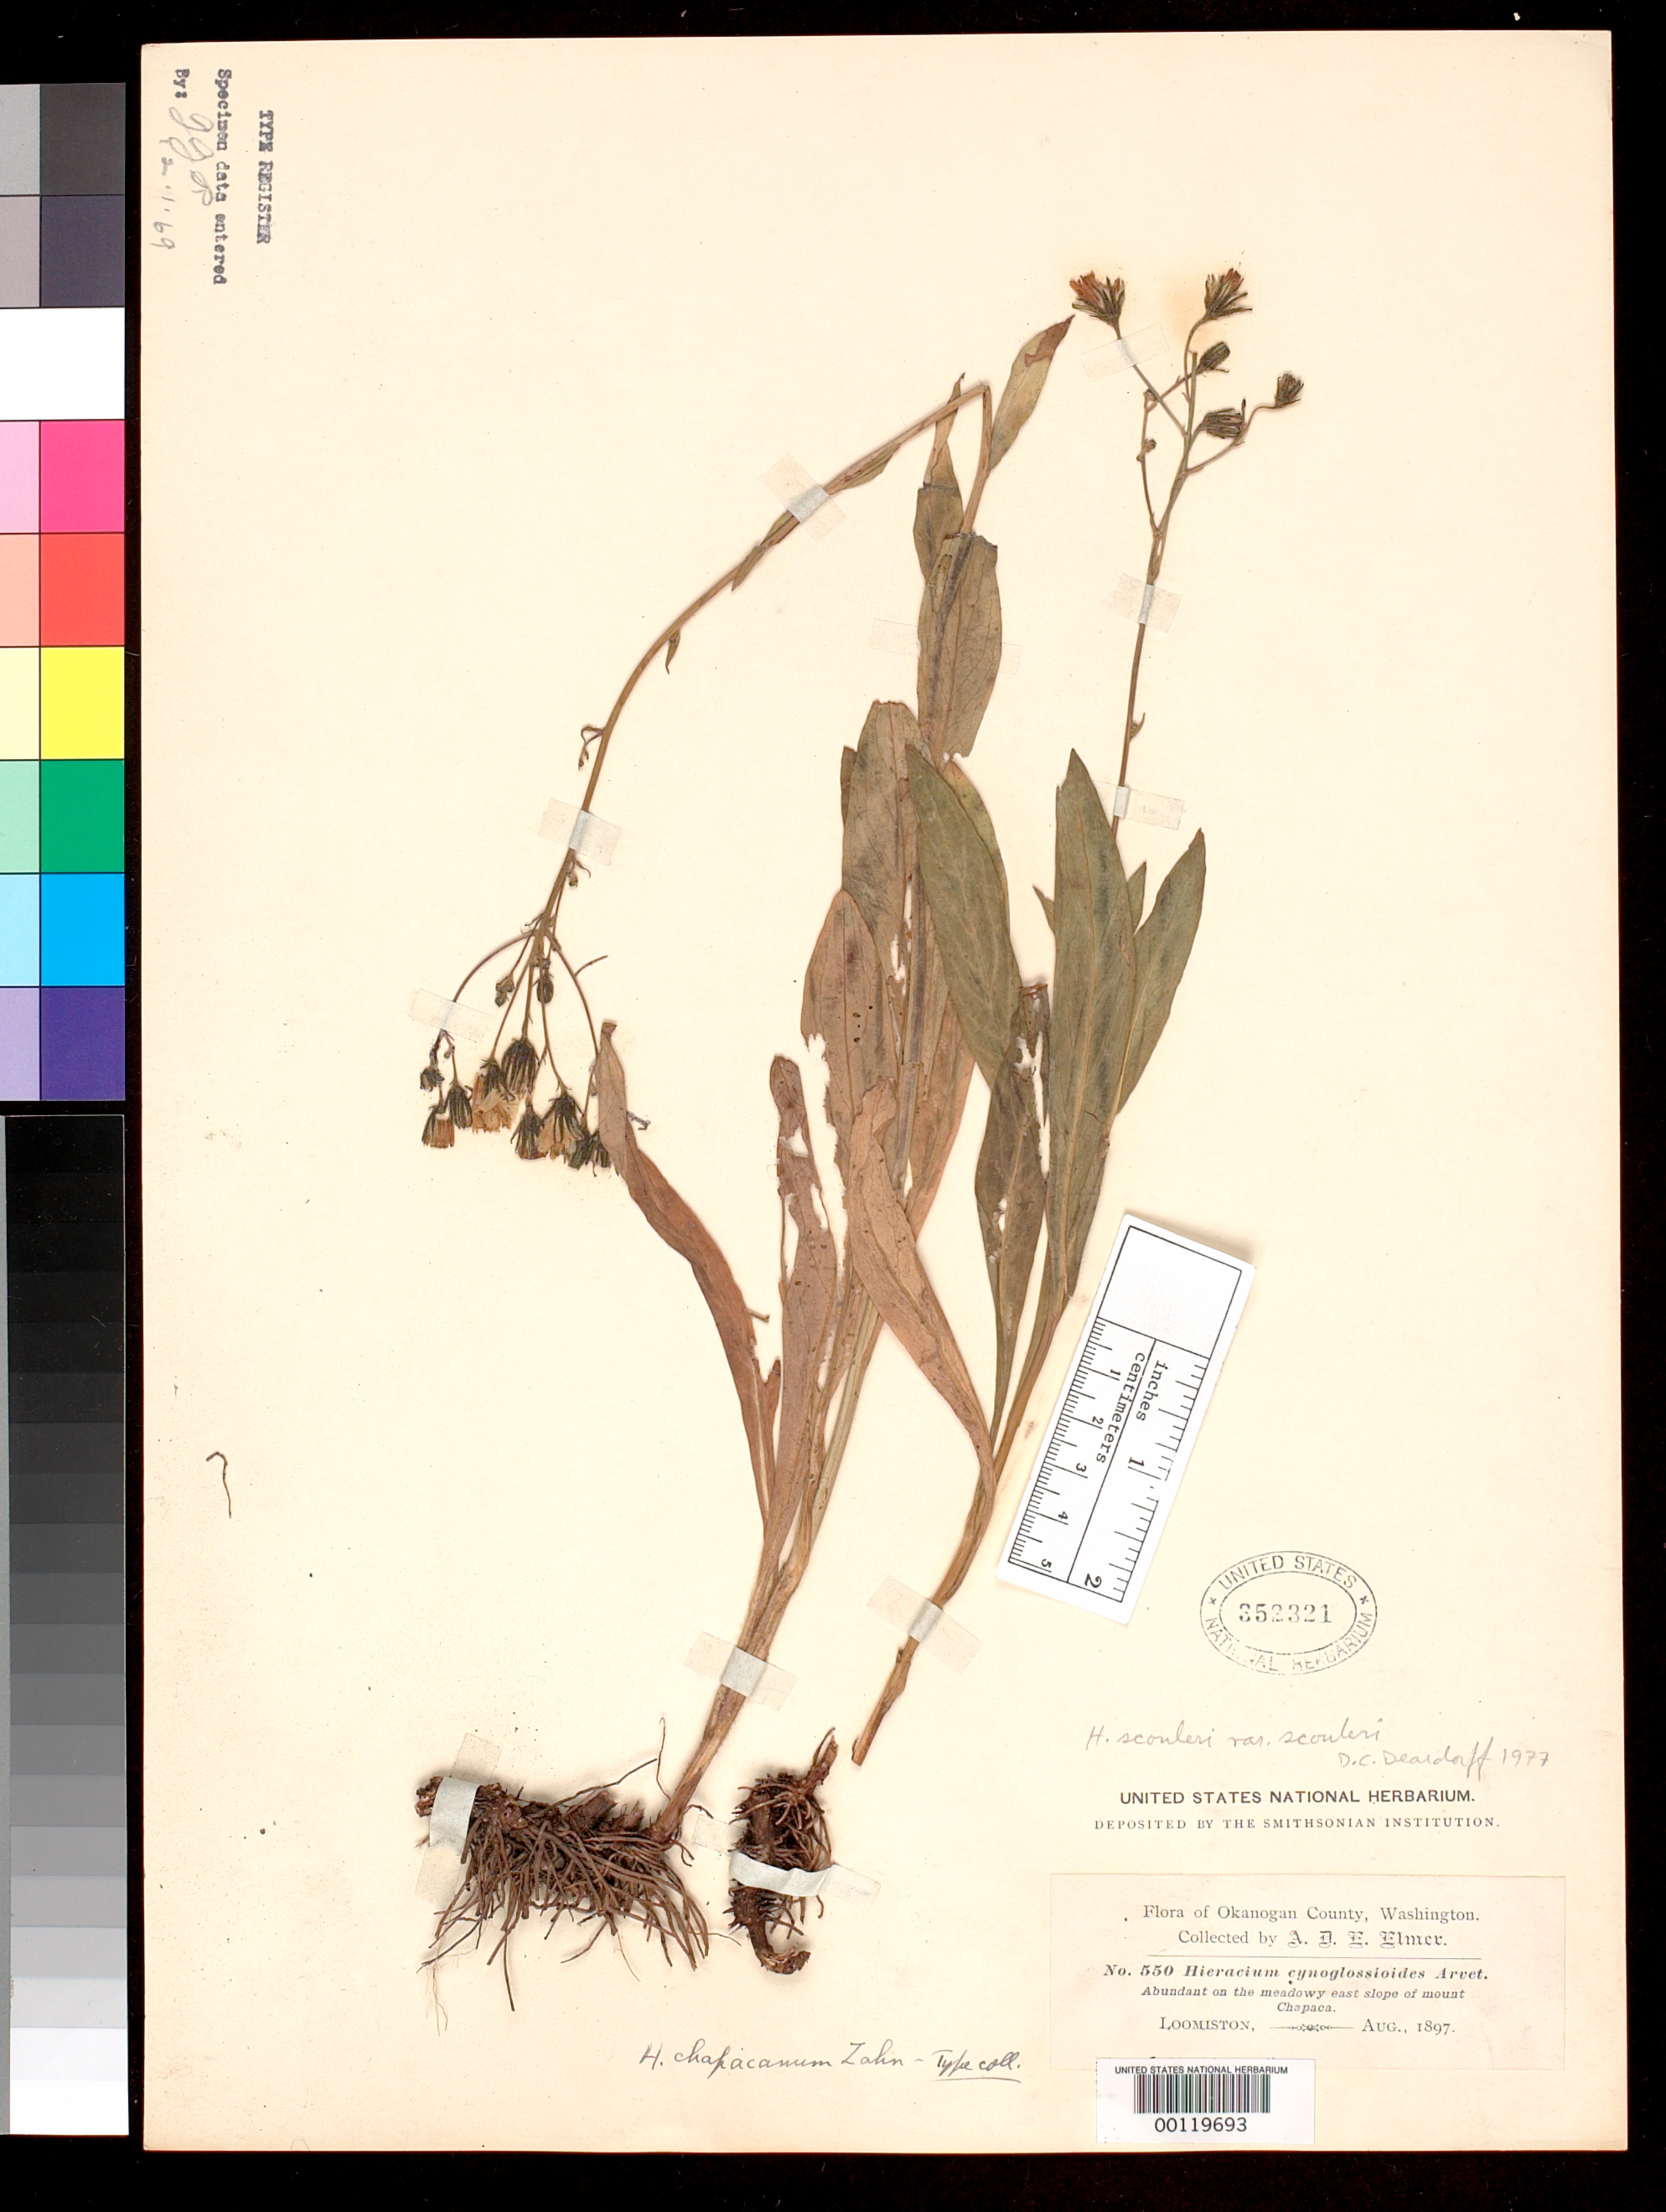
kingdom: Plantae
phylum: Tracheophyta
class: Magnoliopsida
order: Asterales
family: Asteraceae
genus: Hieracium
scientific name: Hieracium chapacanum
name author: Zahn in Engl.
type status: Isotype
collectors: A. D. E. Elmer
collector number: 550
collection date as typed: Aug 1897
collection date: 1897-08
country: United States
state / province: Washington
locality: Loomistan.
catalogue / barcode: US 352321